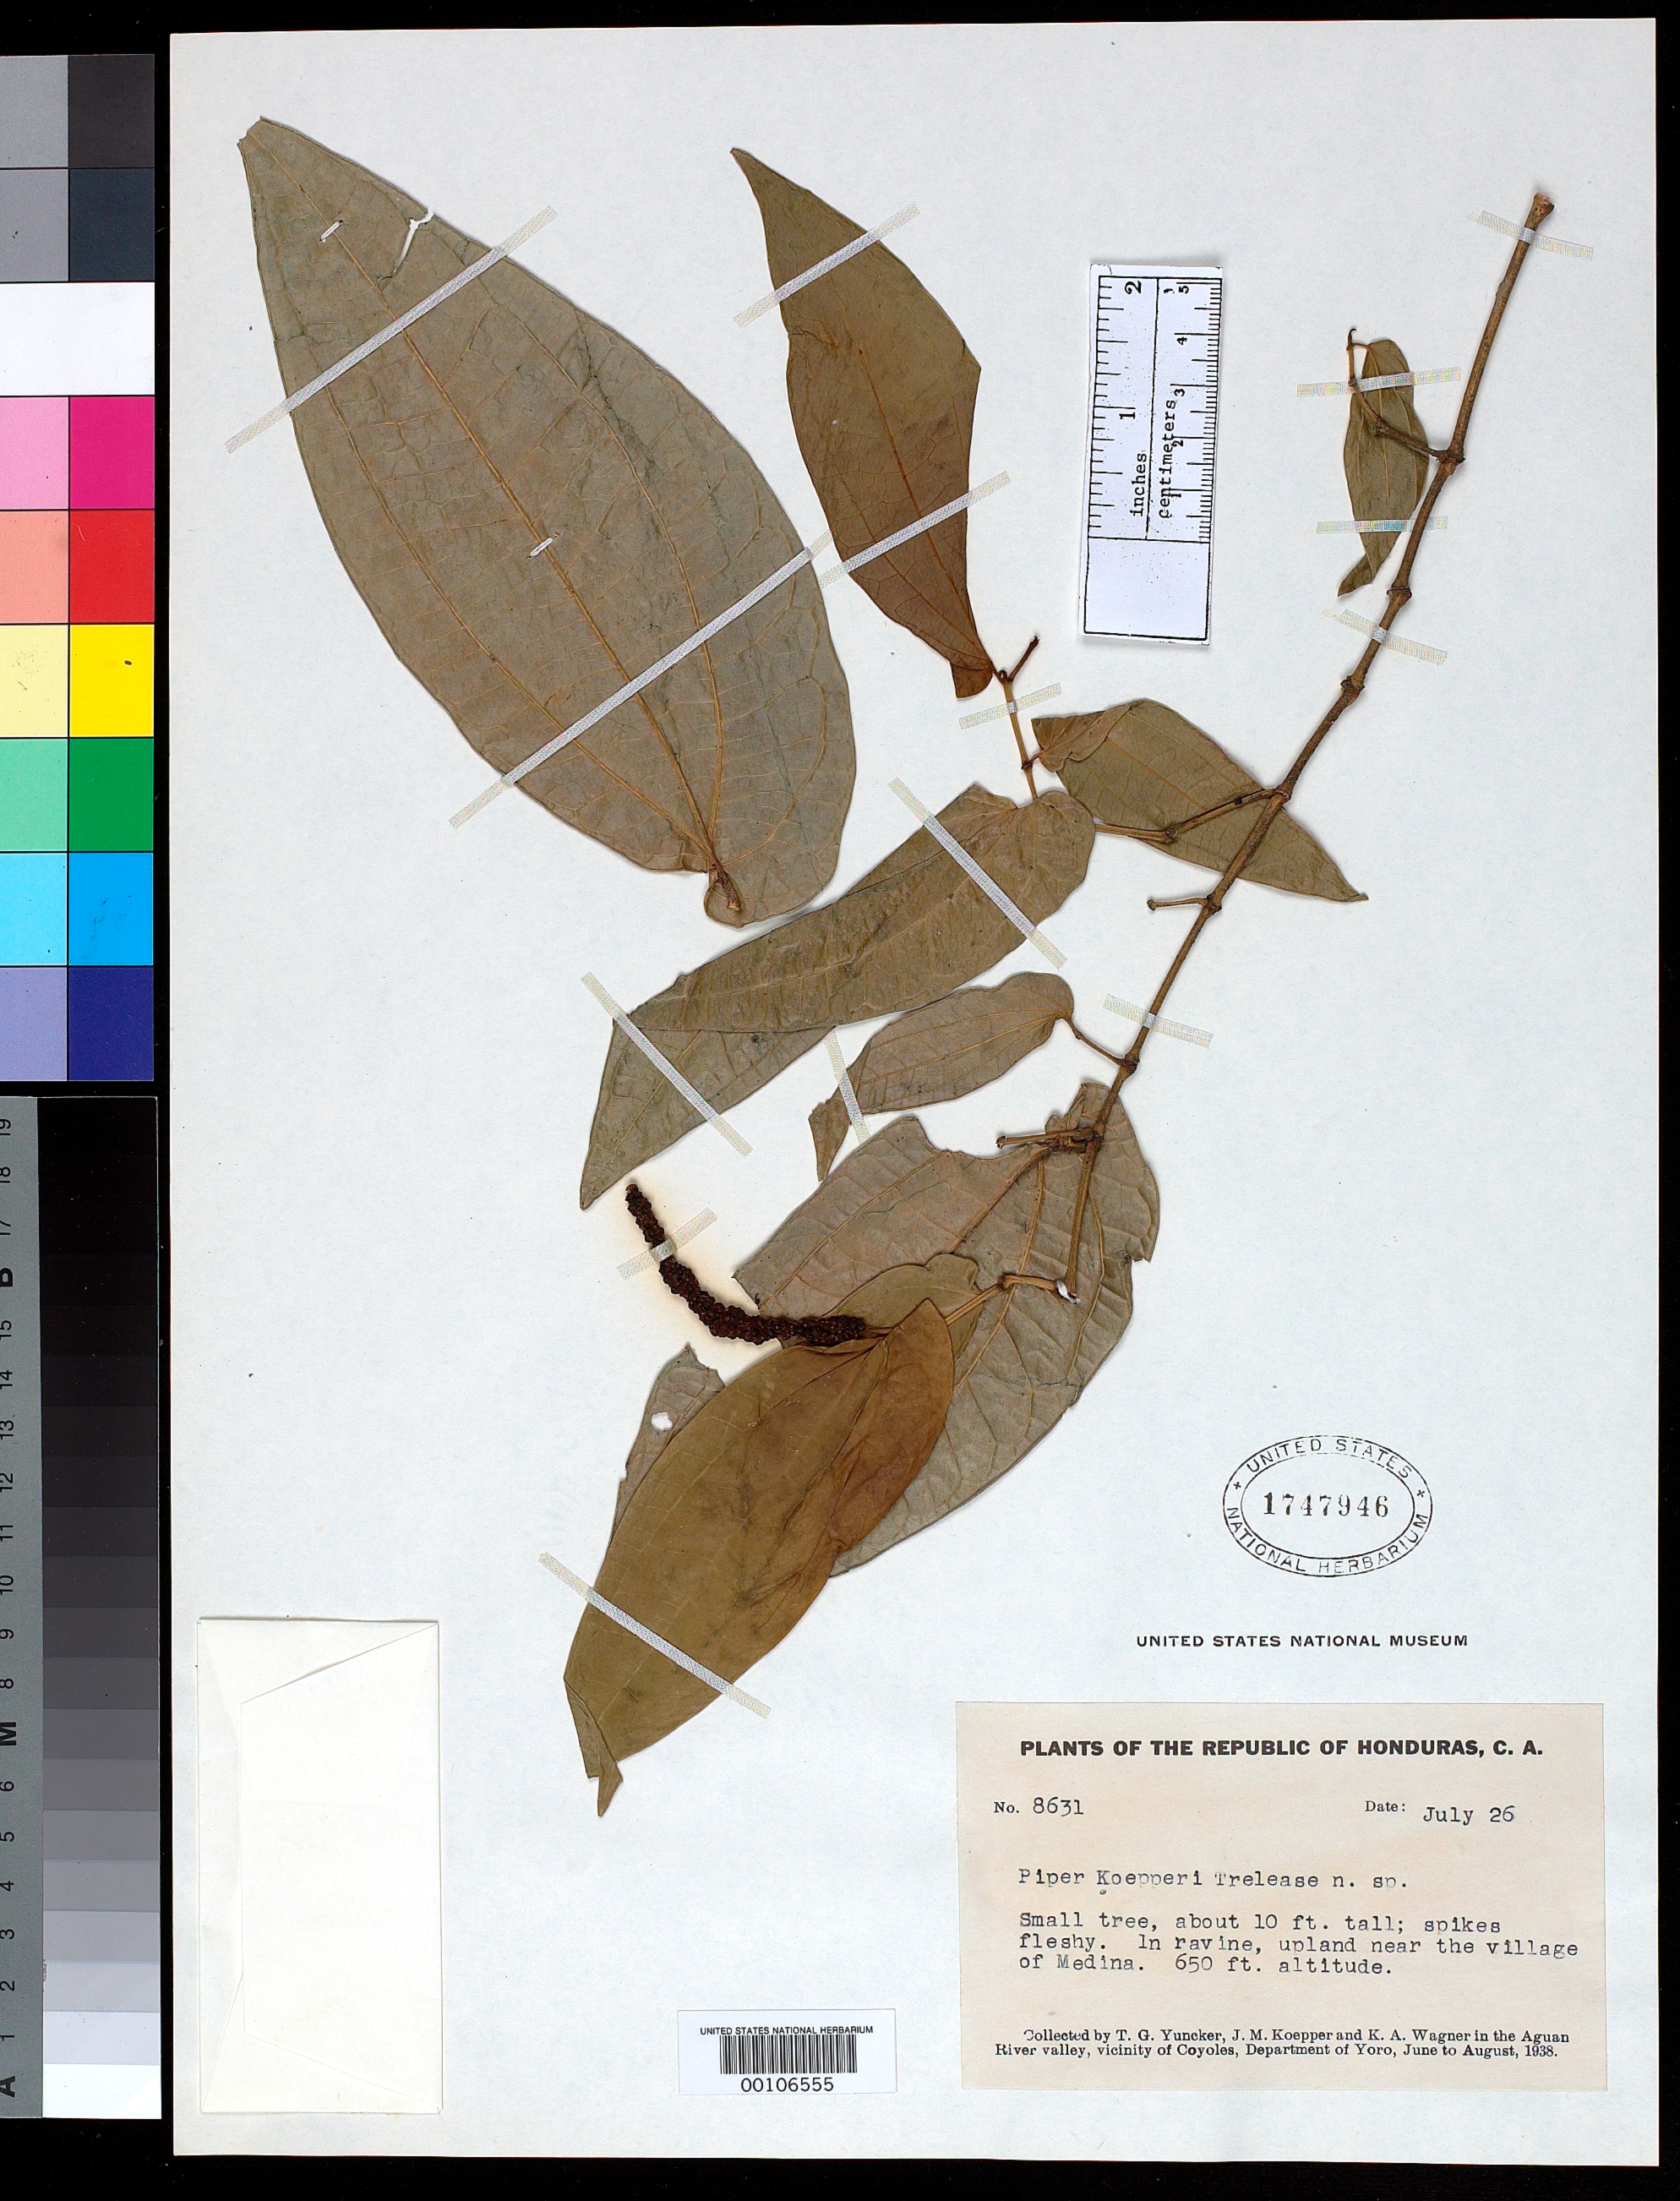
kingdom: Plantae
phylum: Tracheophyta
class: Magnoliopsida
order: Piperales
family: Piperaceae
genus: Piper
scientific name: Piper koepperi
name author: Trel. in Yunck.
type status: Isotype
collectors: T. G. Yuncker, J. M. Koepper & K. A. Wagner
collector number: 8631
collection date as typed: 26 Jul 1976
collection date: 1976-07-26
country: Honduras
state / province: Yoro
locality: Near Medina, Aguan Valley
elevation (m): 195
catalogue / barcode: US 1747946